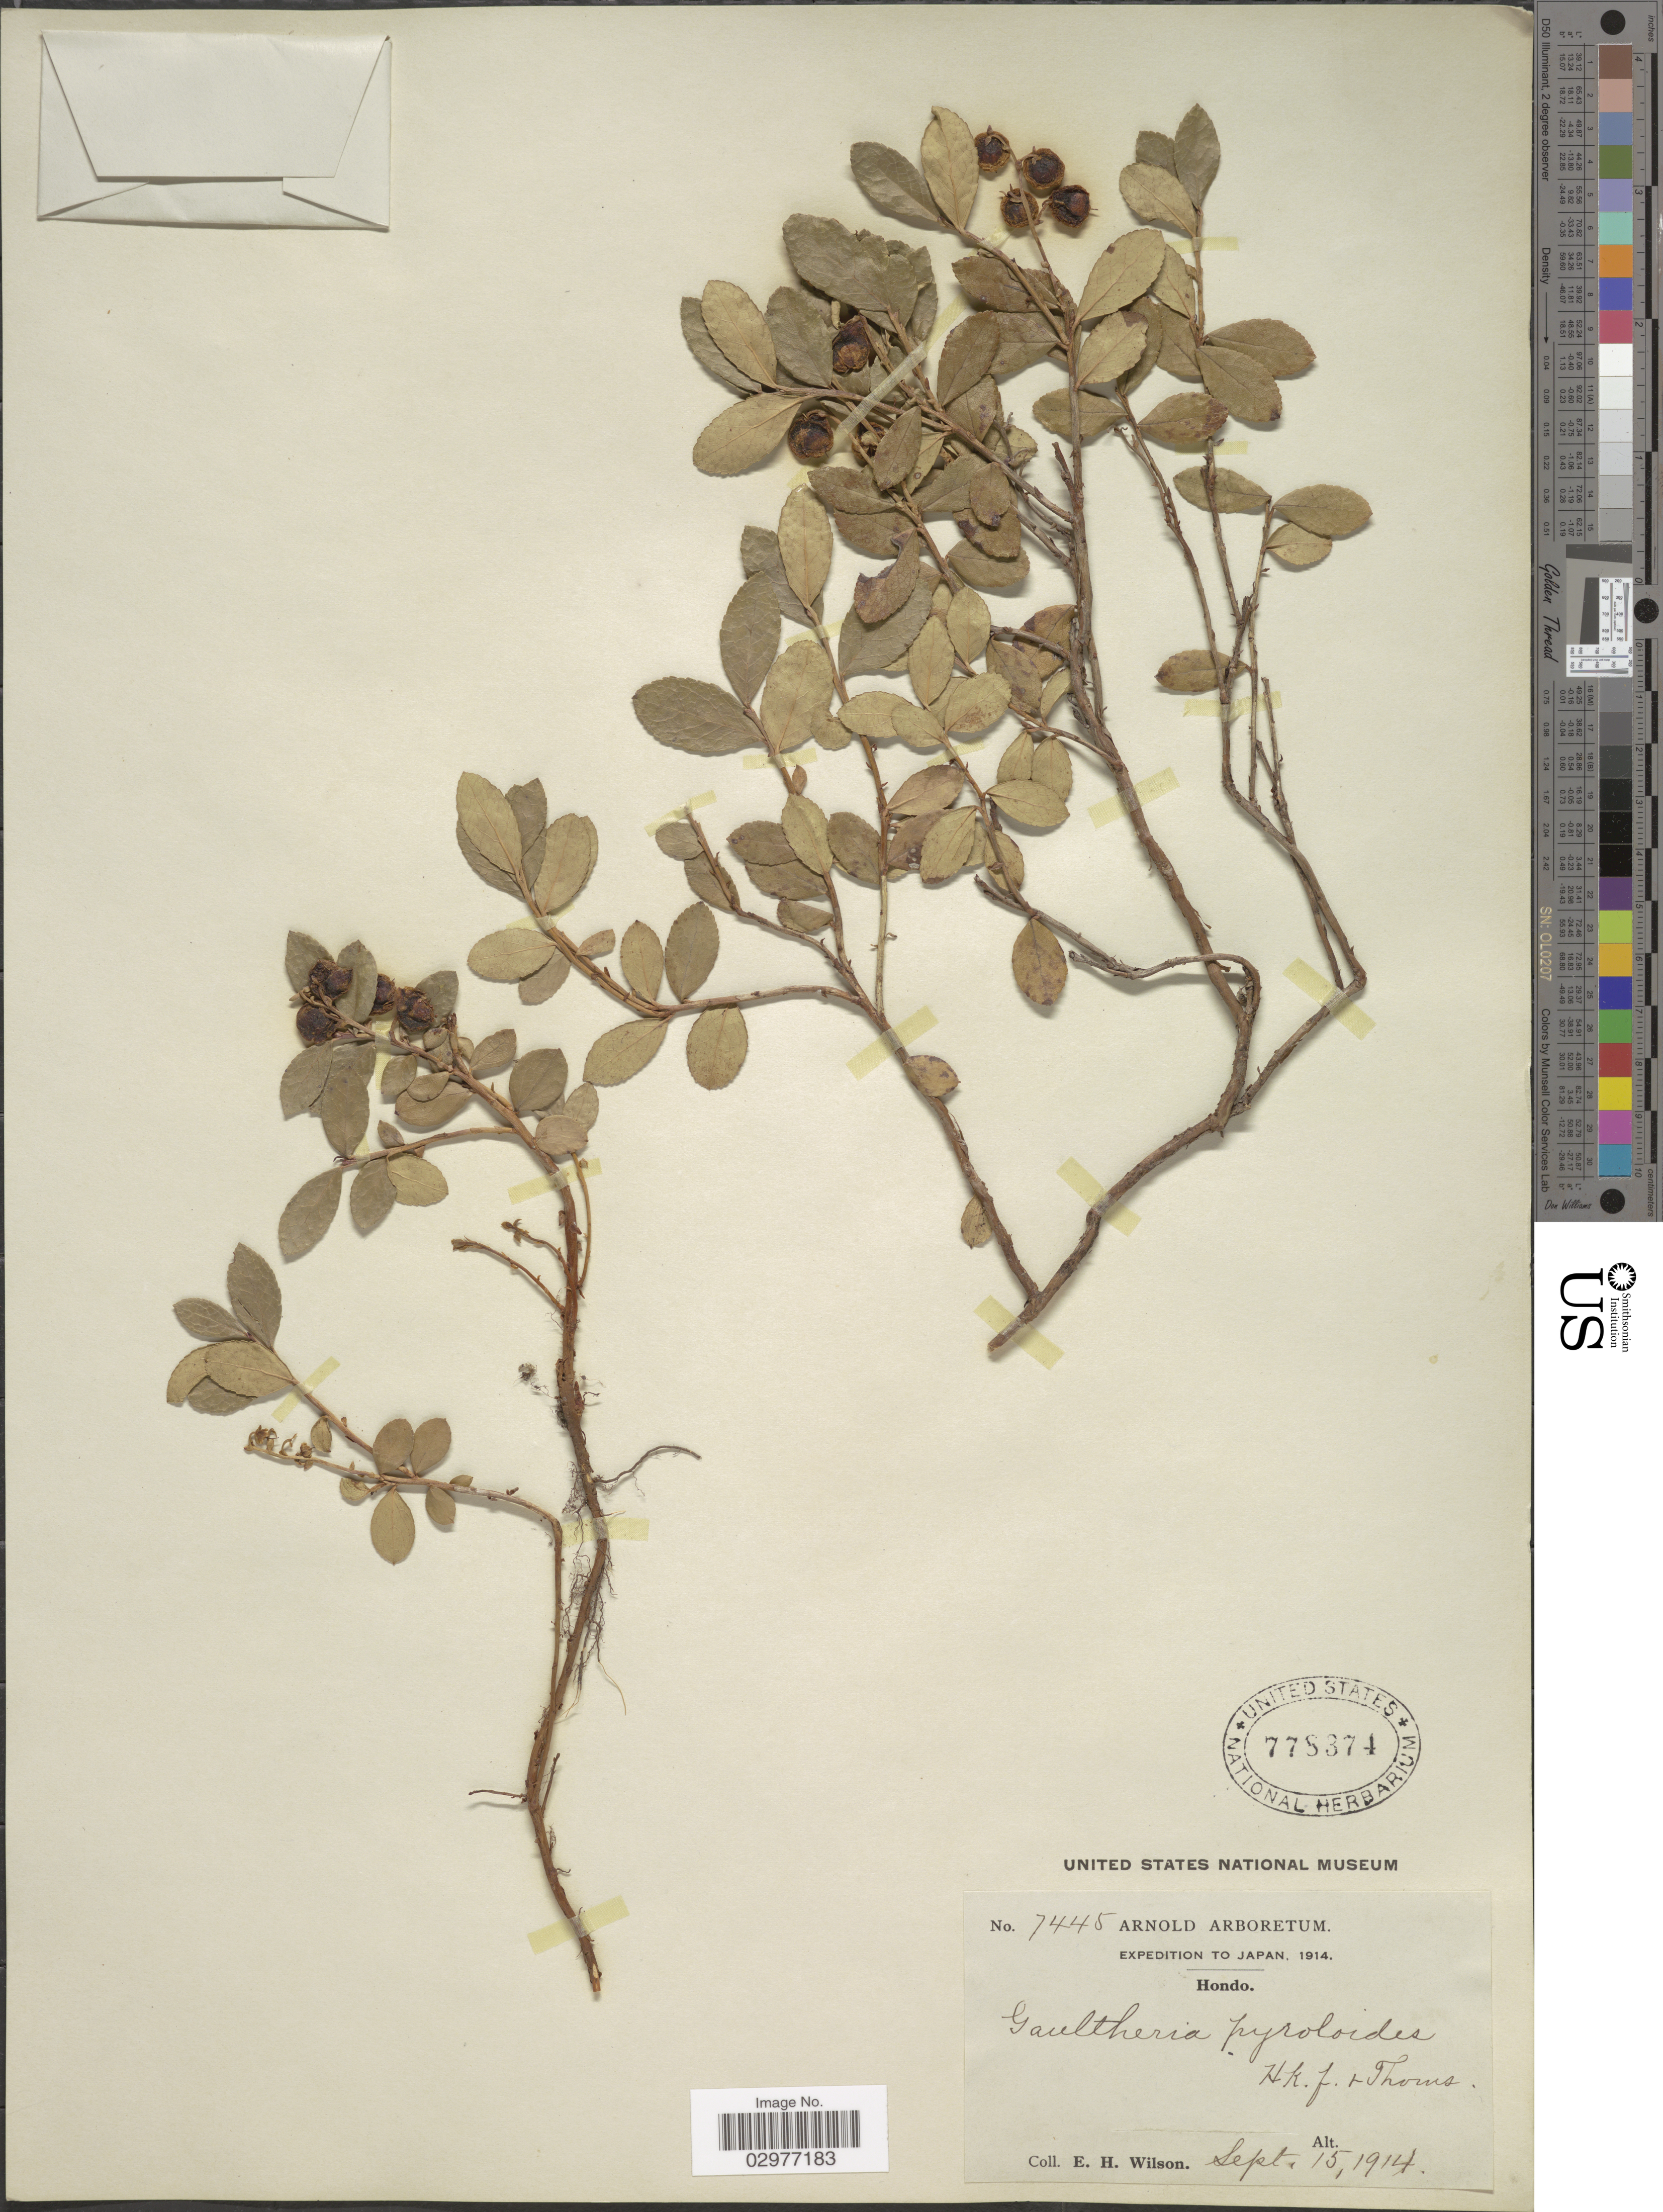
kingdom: Plantae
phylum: Tracheophyta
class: Magnoliopsida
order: Ericales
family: Ericaceae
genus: Gaultheria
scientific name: Gaultheria pyroloides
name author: Hook. f. & Thomson ex Miq.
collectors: E. Wilson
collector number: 7445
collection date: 1914-09-15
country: Japan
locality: Hondo.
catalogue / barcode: US 778374